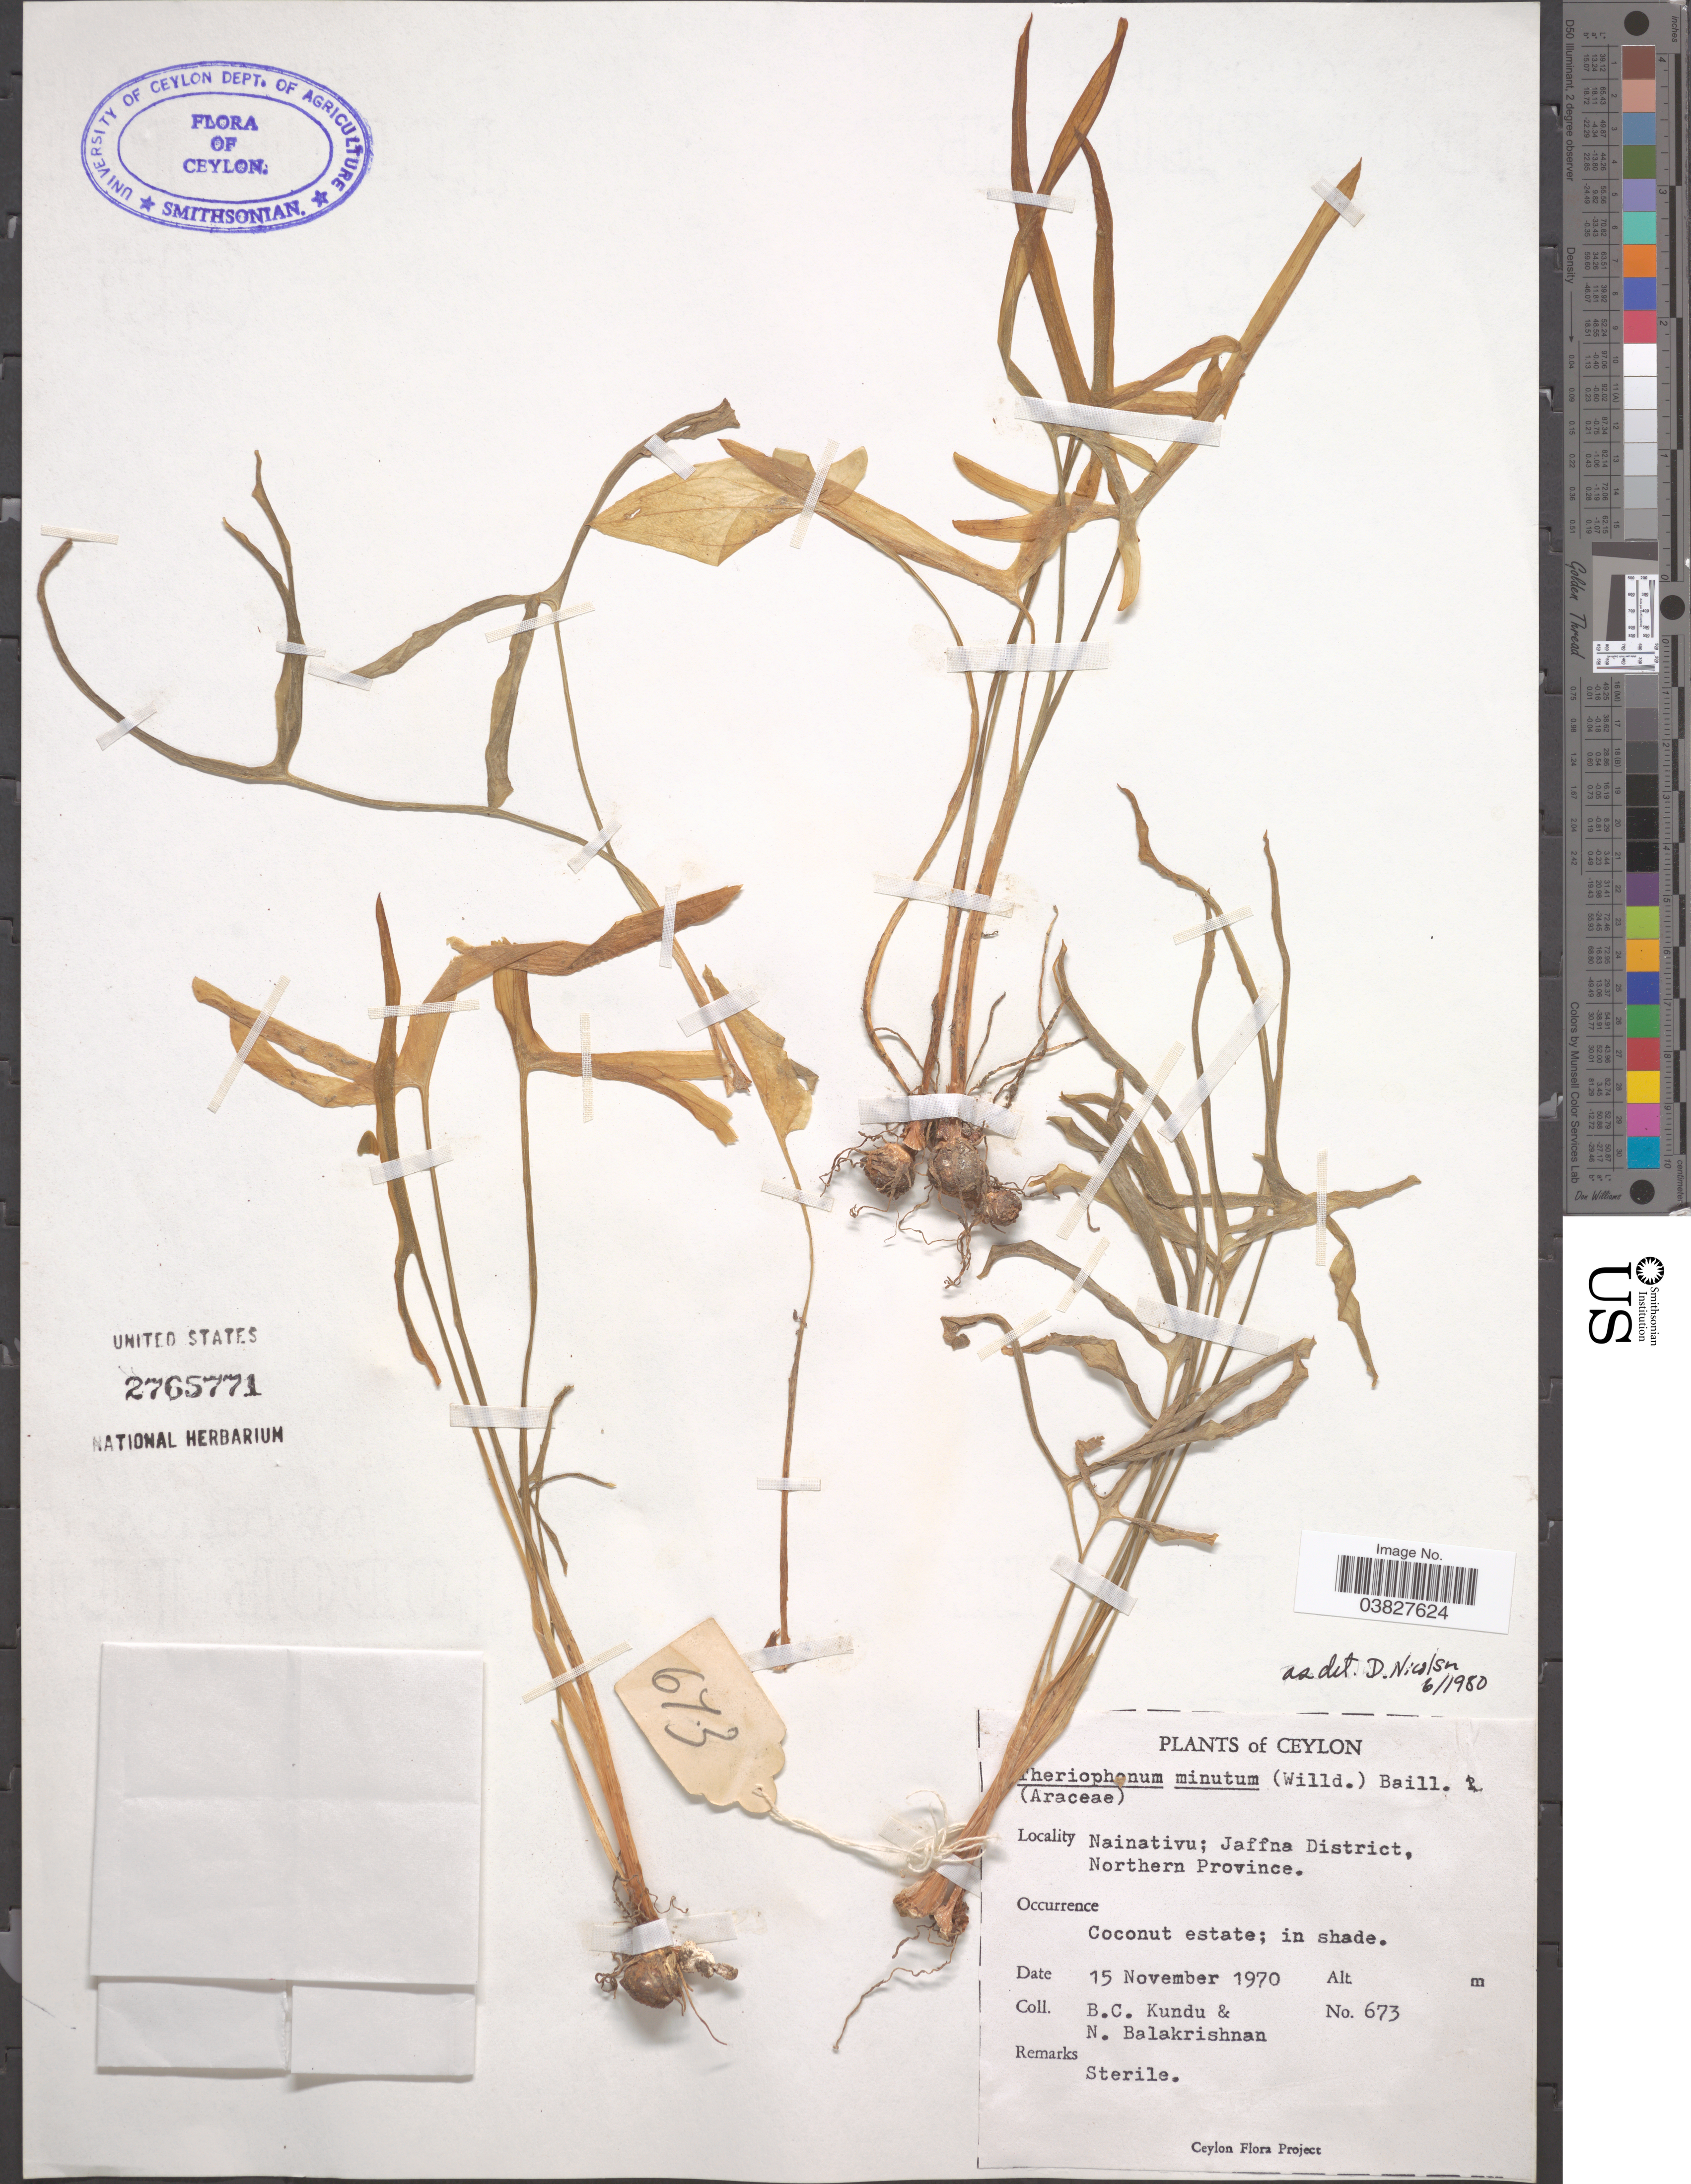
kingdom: Plantae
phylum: Tracheophyta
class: Liliopsida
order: Alismatales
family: Araceae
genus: Theriophonum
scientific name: Theriophonum minutum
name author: (Willd.) Baill.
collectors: B. C. Kundu & N. Balakrishnan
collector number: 673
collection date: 1970-11-15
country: Sri Lanka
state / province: Northern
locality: Ceylon. Nainativu; Jaffna District. Coconut estate.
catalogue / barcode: US 2765771